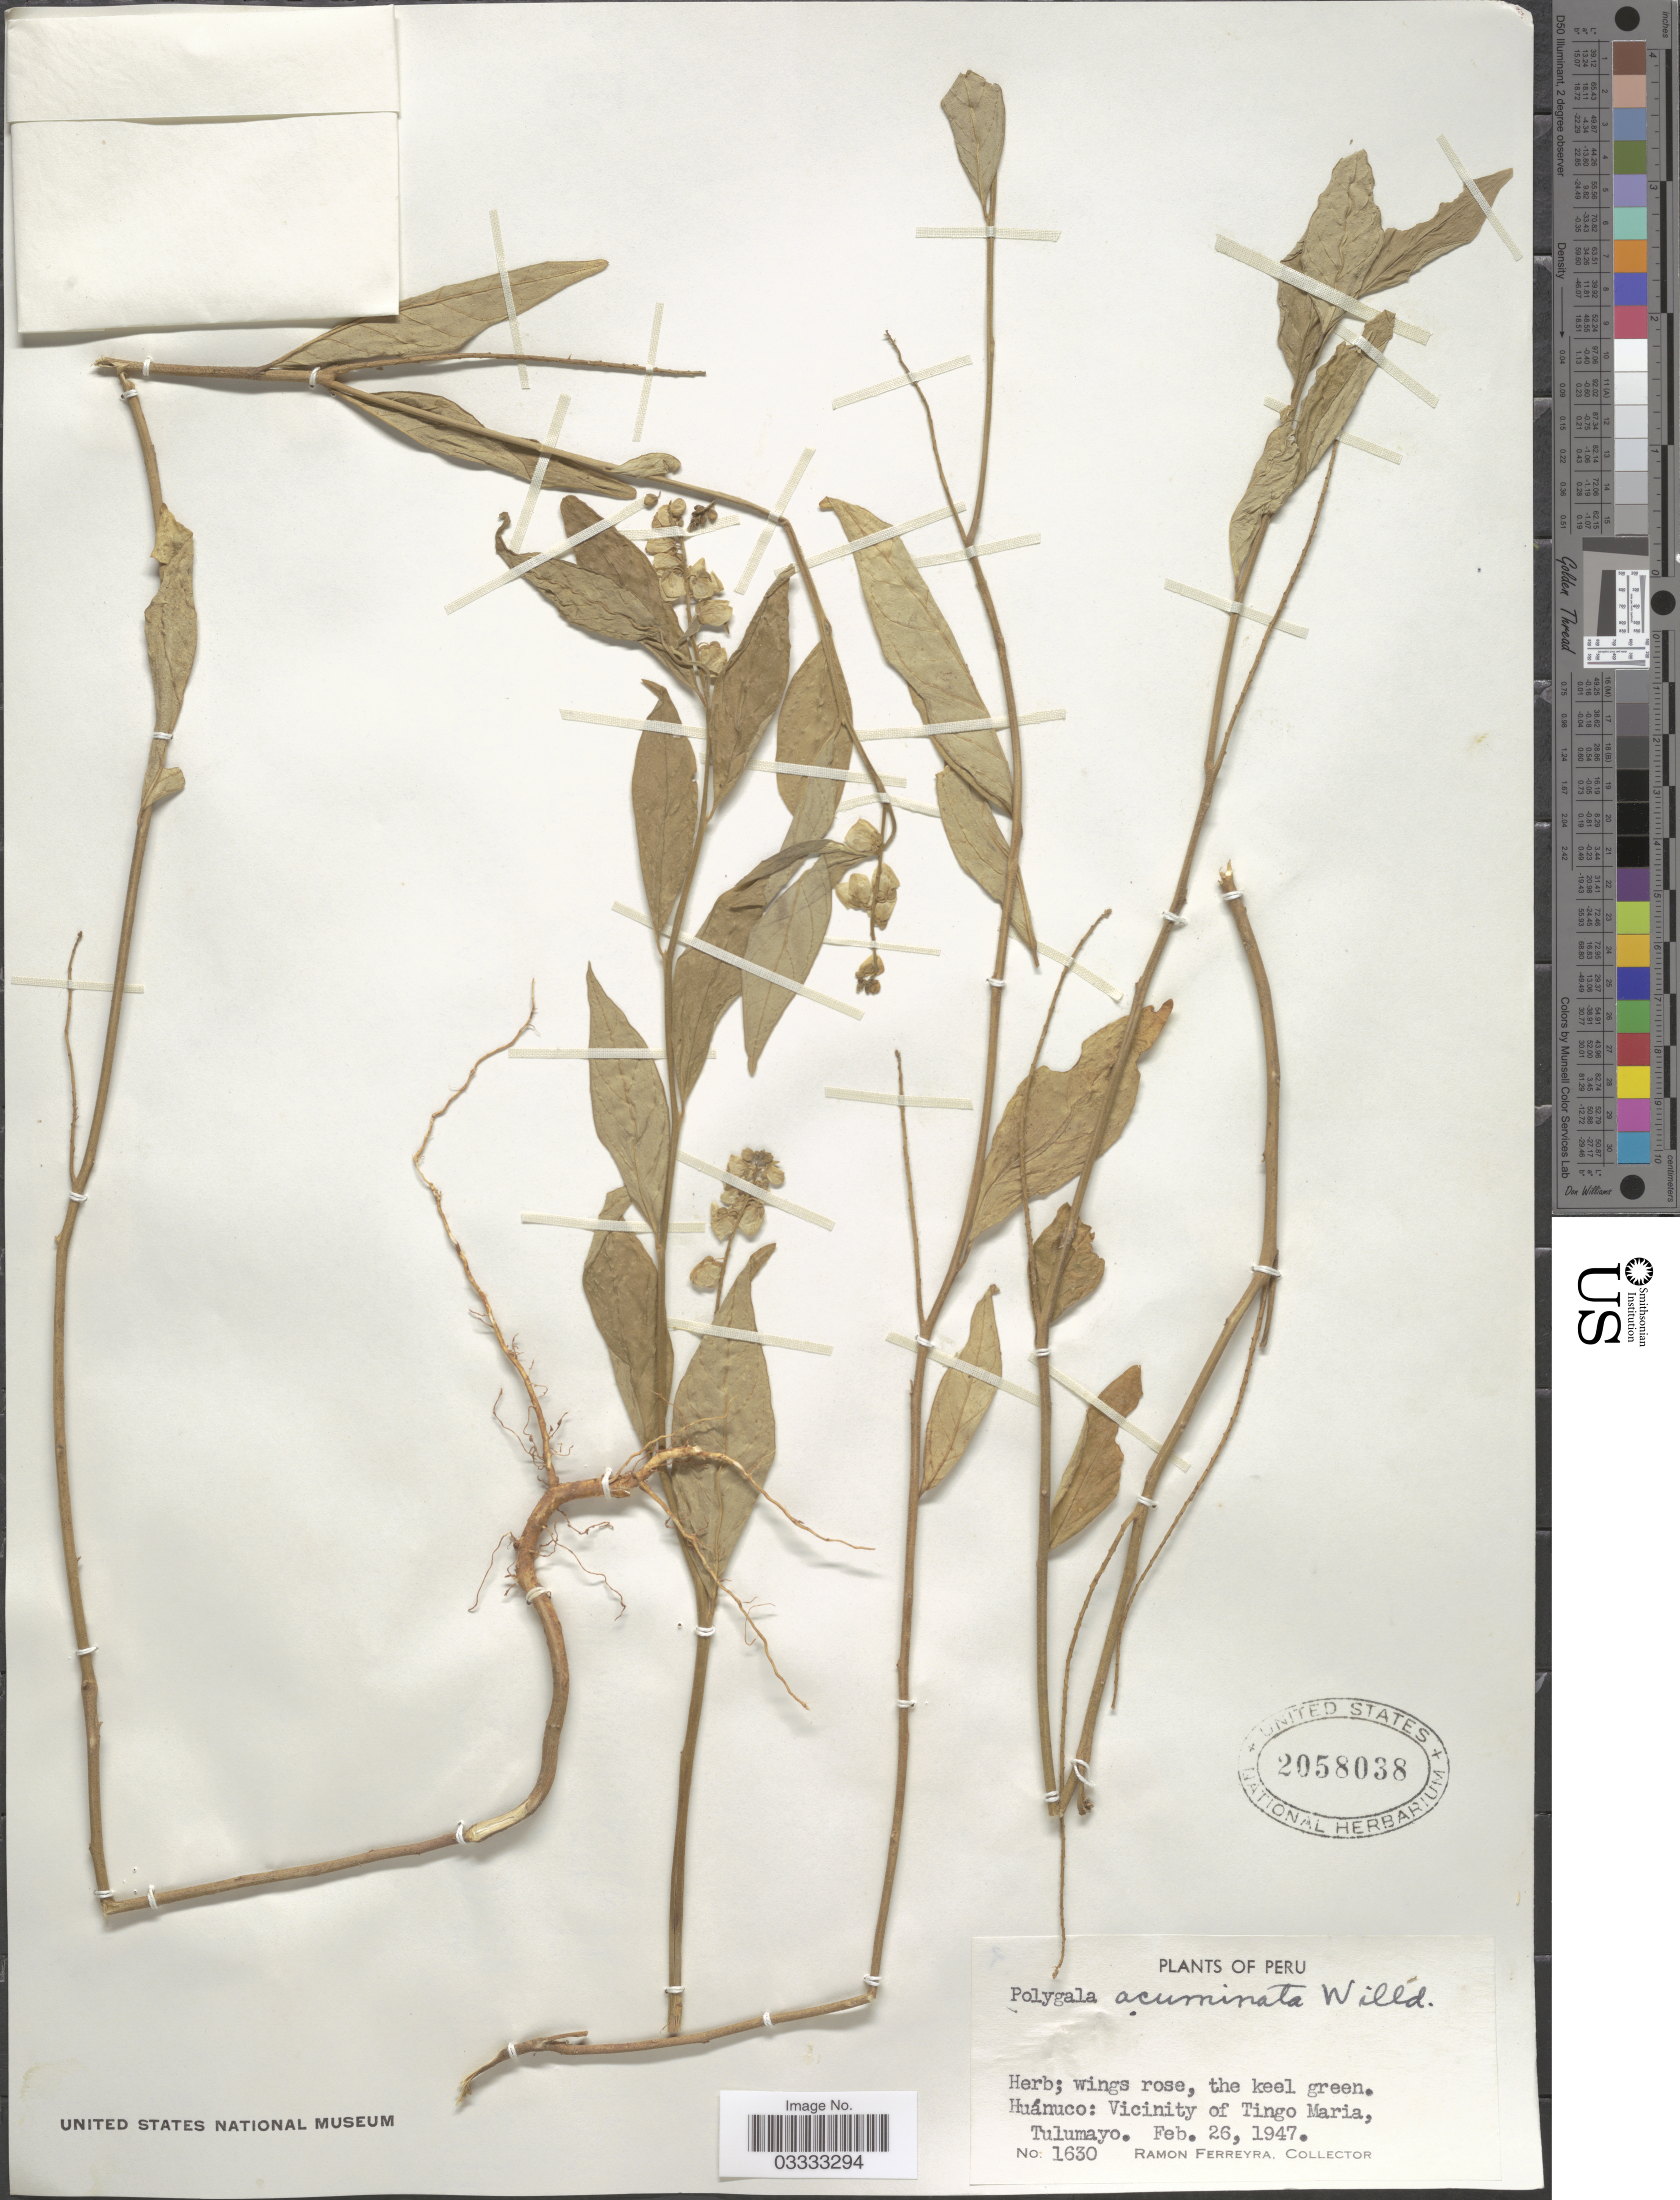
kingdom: Plantae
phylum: Tracheophyta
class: Magnoliopsida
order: Fabales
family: Polygalaceae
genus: Asemeia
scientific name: Asemeia acuminata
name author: (Willd.) J.F.B. Pastore & J.R. Abbott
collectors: R. A. Ferreyra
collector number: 1630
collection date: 1947-02-26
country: Peru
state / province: Huánuco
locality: Vicinity of Tingo Maria, Tulumayo.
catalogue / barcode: US 2058038